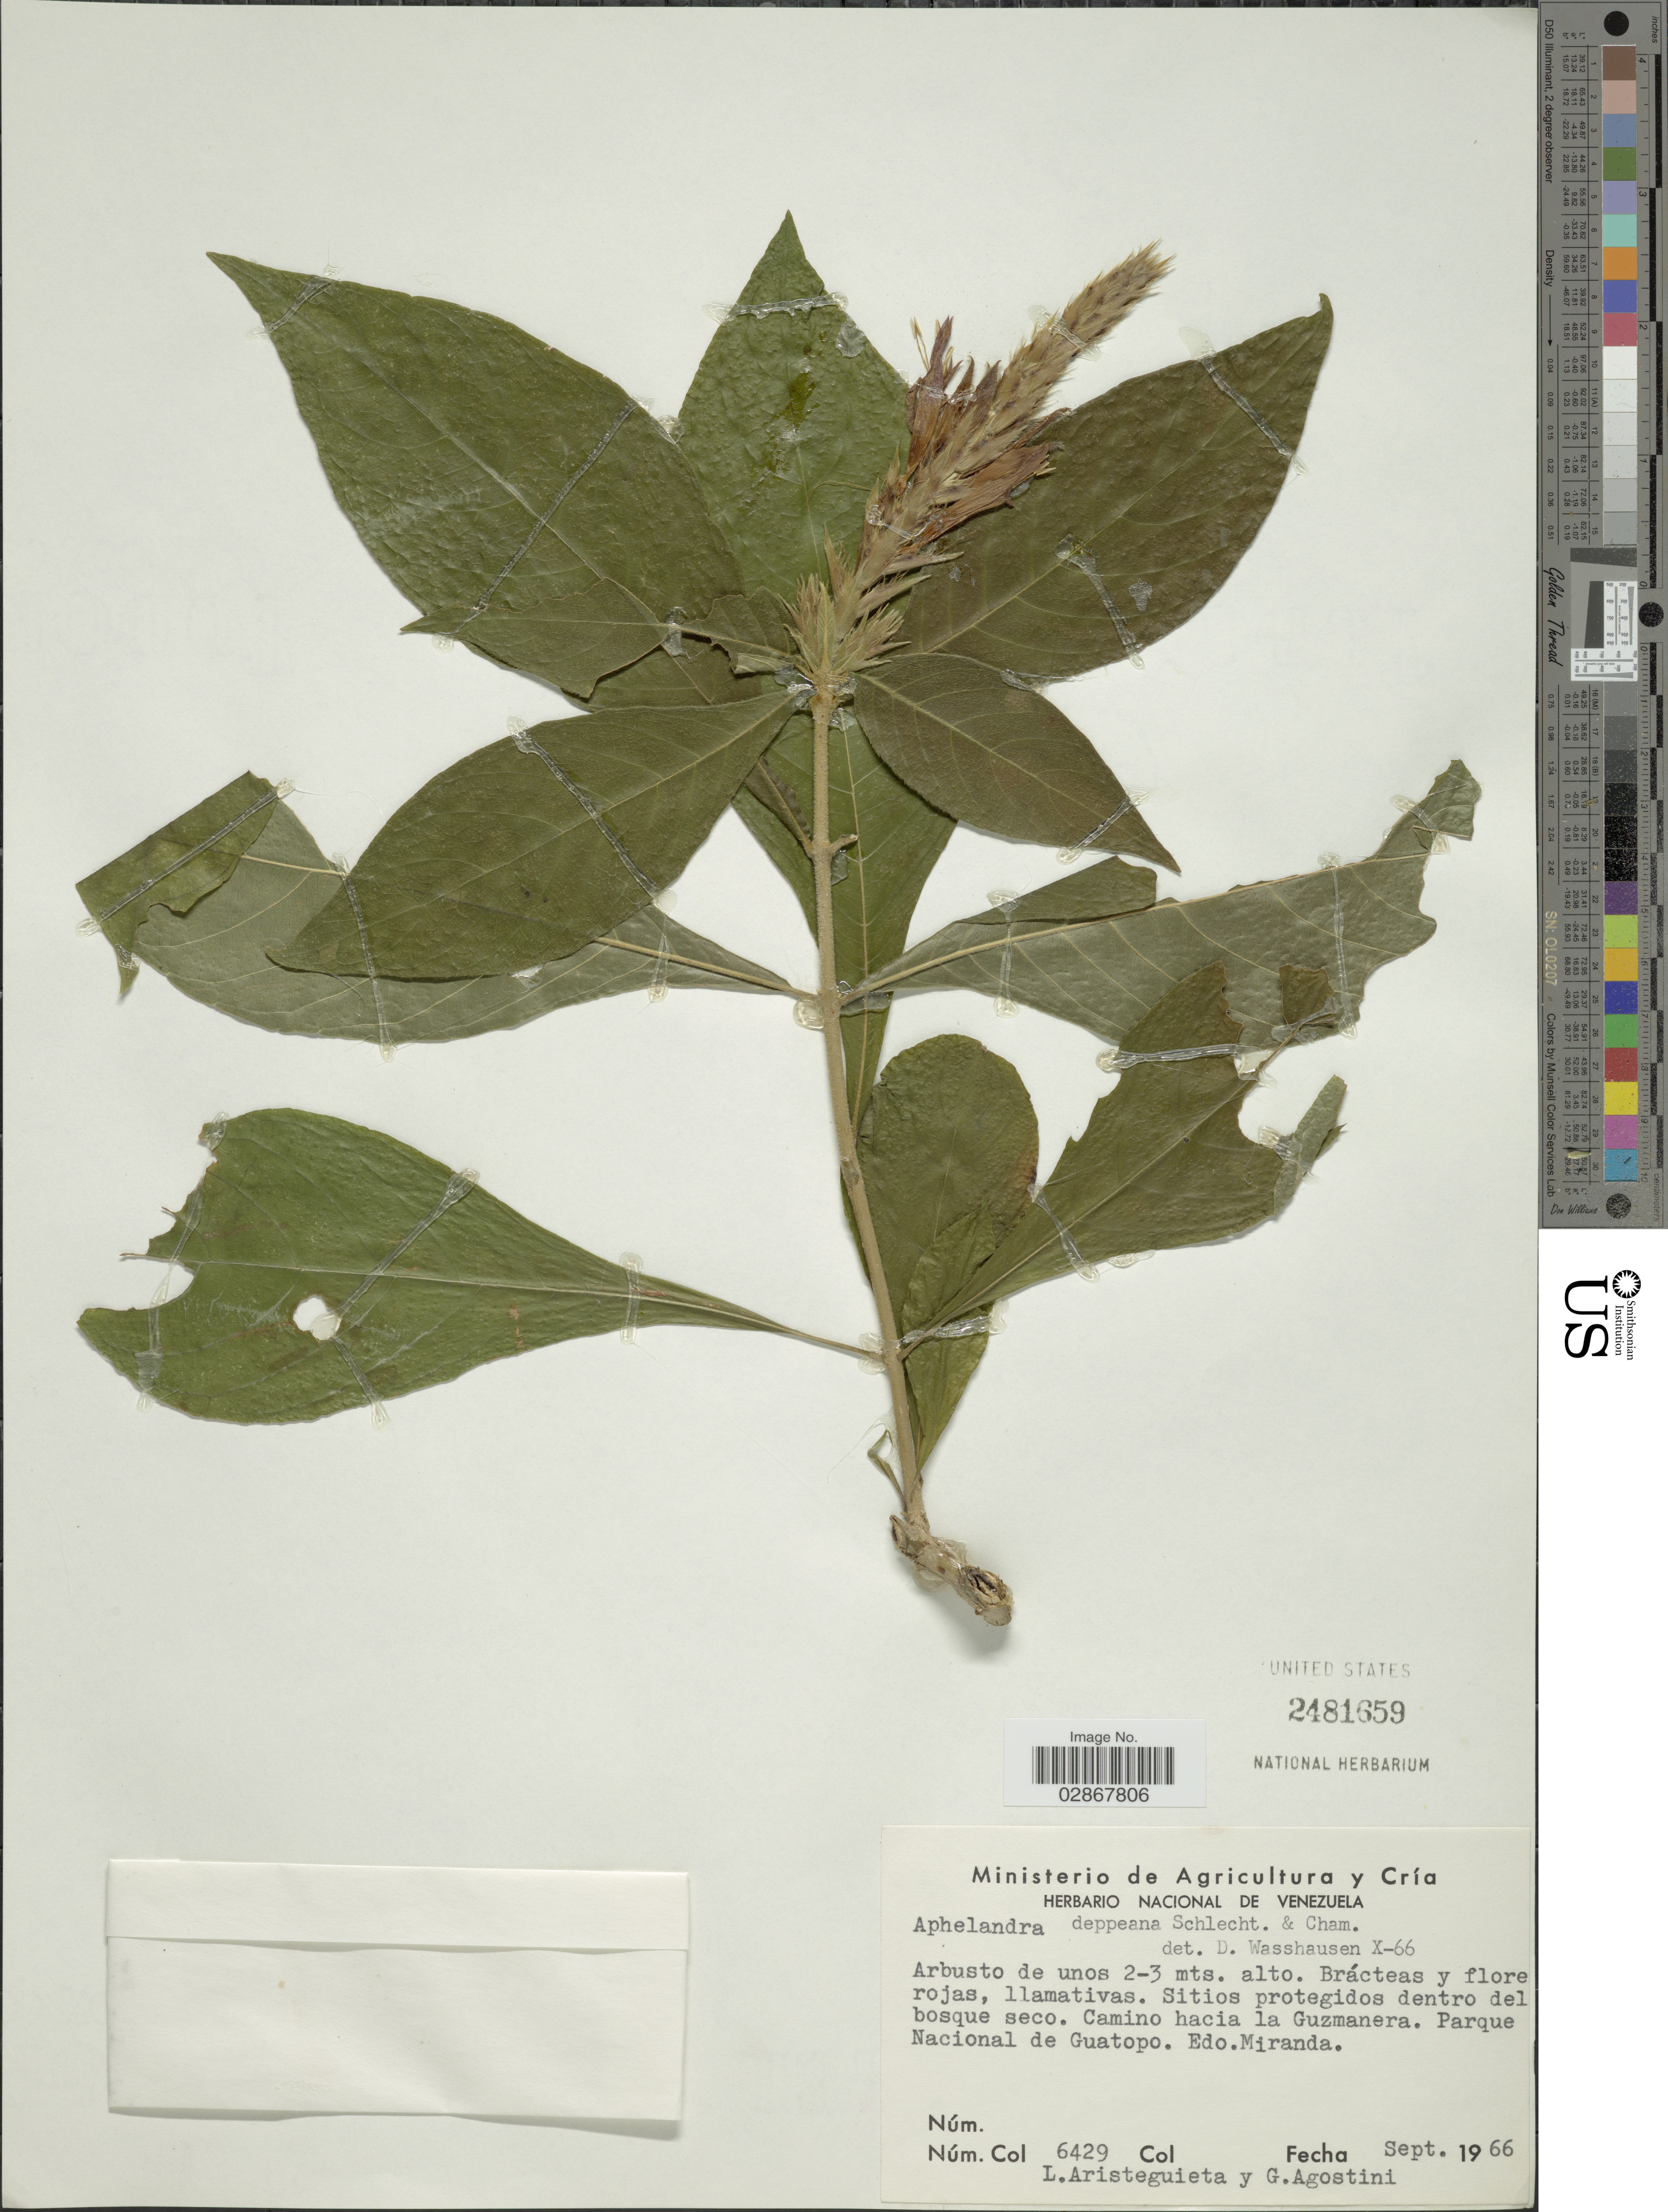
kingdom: Plantae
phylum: Tracheophyta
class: Magnoliopsida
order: Lamiales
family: Acanthaceae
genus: Aphelandra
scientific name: Aphelandra scabra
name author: (Vahl) Sm.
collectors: L. Aristeguieta & G. Agostini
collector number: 6429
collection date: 1966-09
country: Venezuela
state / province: Miranda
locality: Camino hacia la Guzmanera. Parque Nacional de Guatopo.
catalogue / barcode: US 2481659